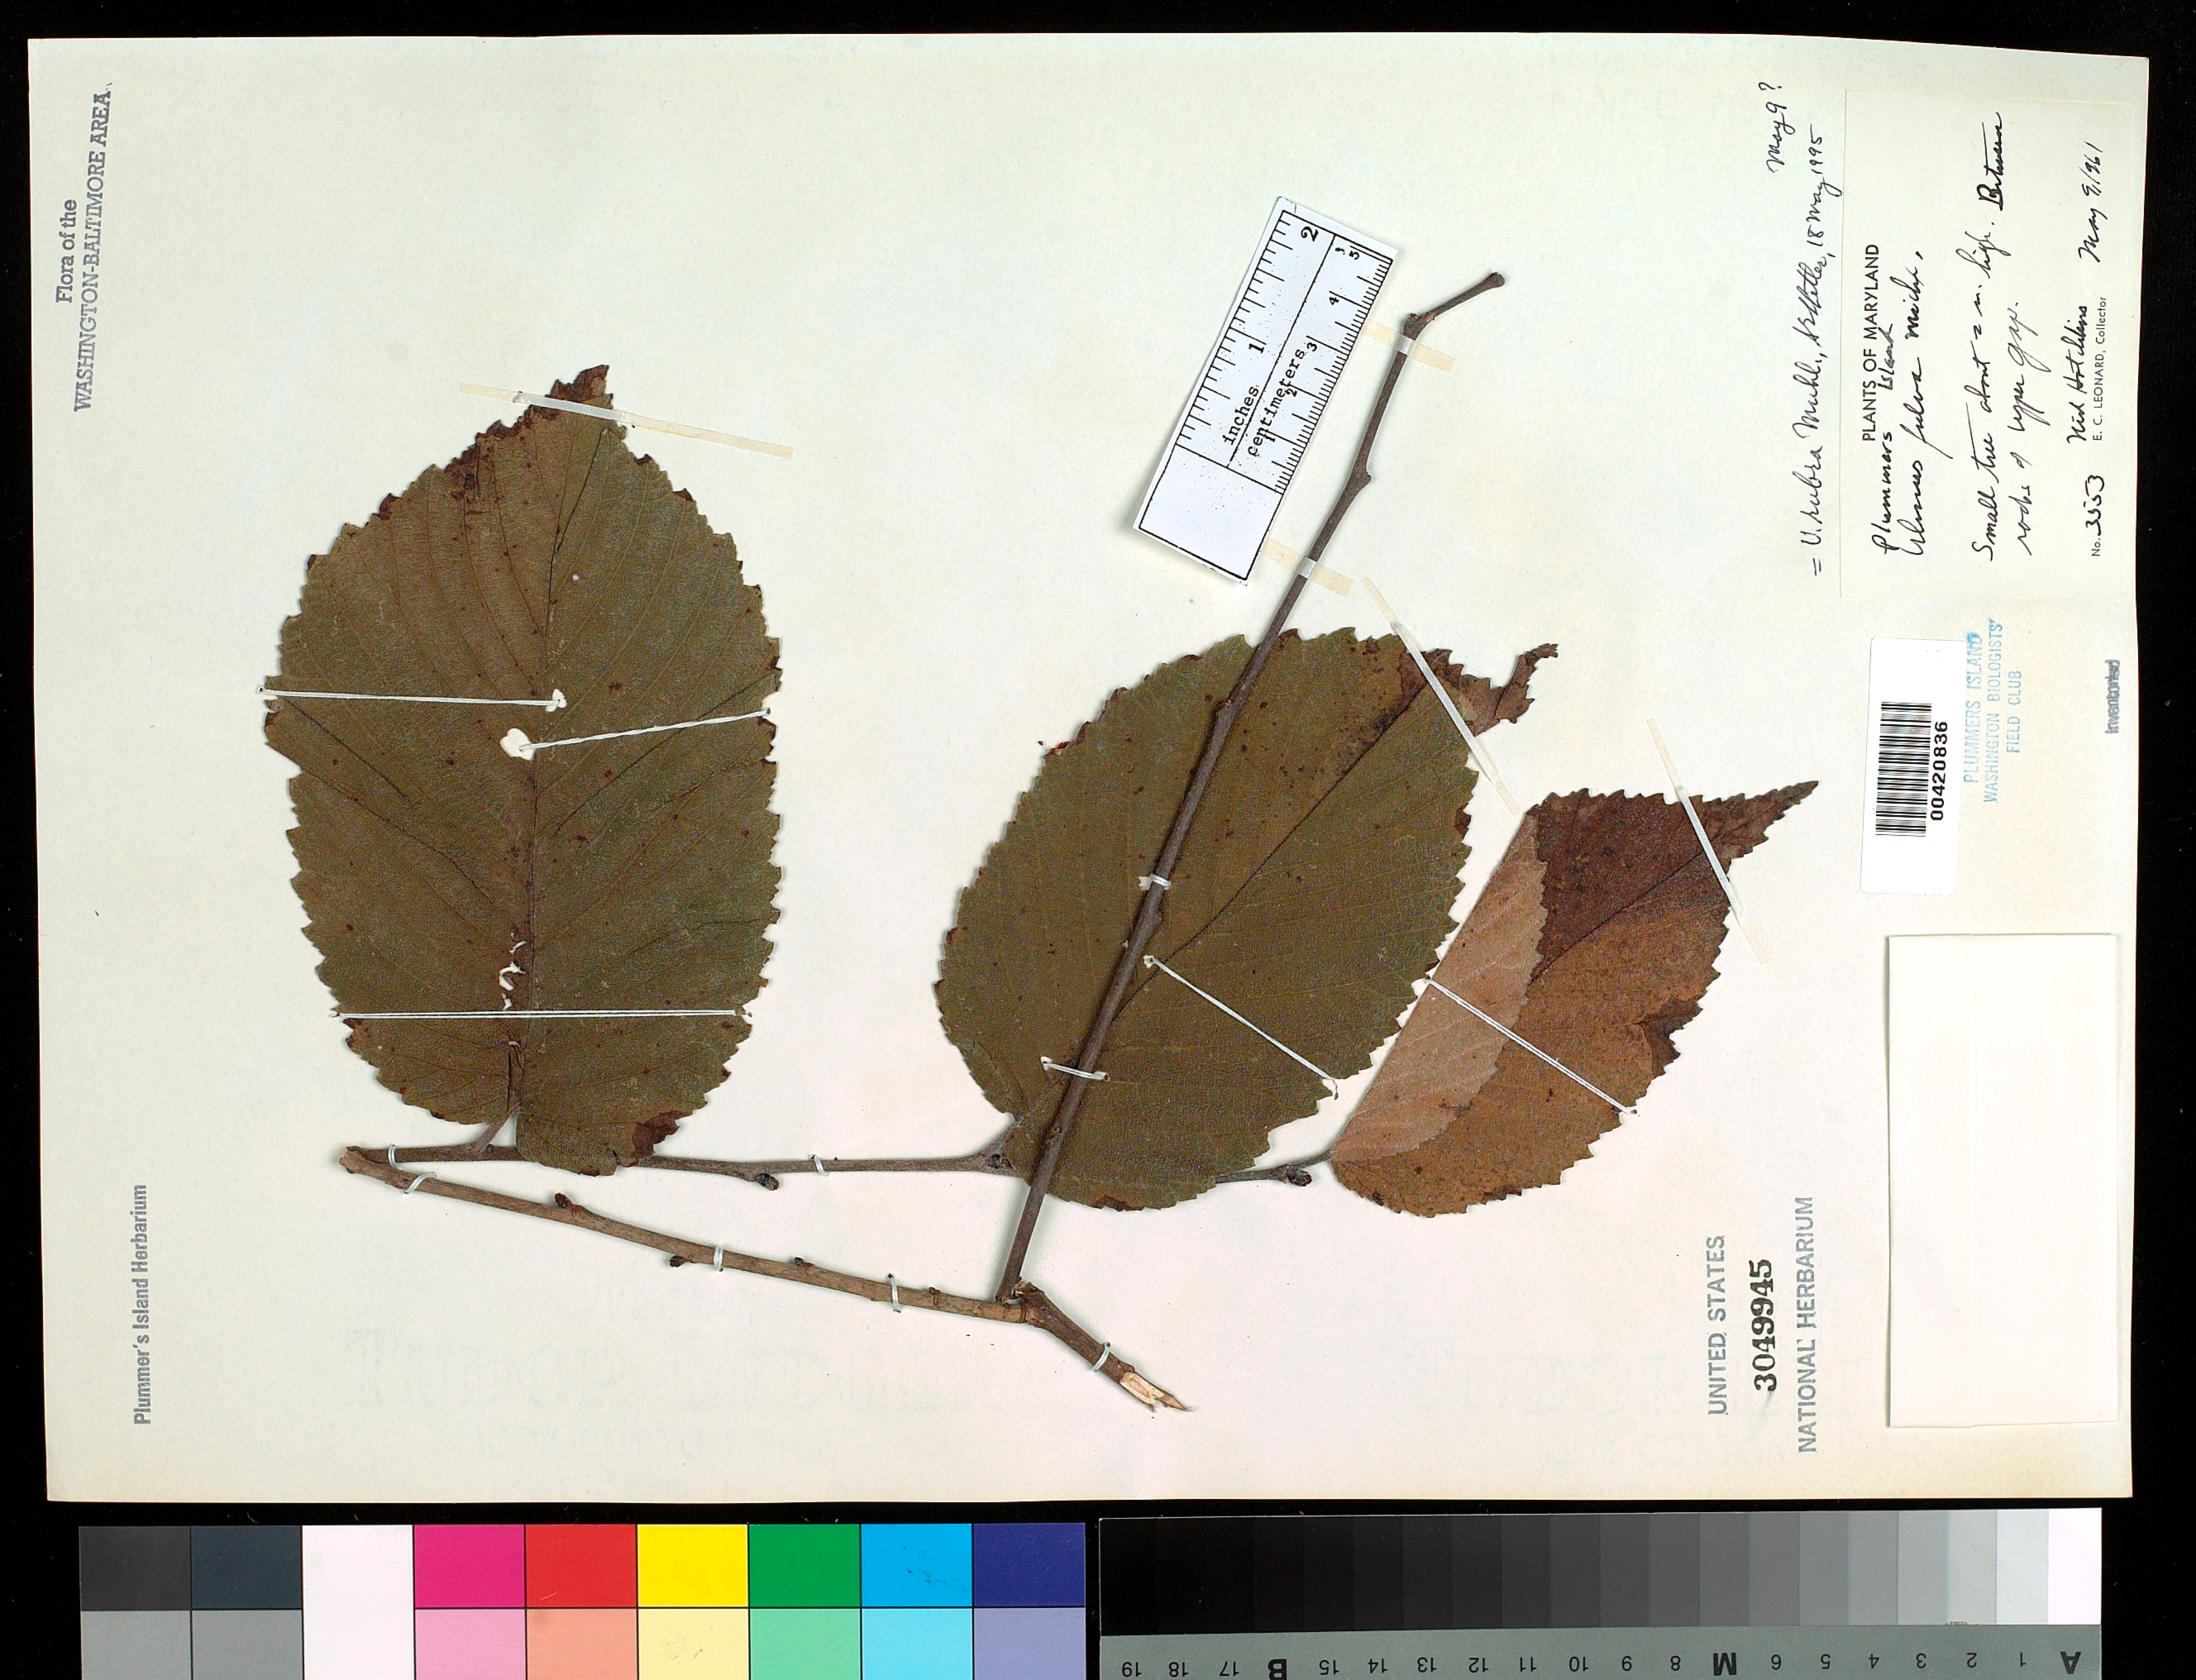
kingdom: Plantae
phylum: Tracheophyta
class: Magnoliopsida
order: Rosales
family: Ulmaceae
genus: Ulmus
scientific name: Ulmus rubra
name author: Muhl.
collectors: N. Hotchkiss & E. C. Leonard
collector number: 3553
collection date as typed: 09 May 1961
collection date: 1961-05-09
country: United States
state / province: Maryland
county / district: Montgomery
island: Plummers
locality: Plummer's Island, Upper Gap C. & O. Canal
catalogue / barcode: US 3049945